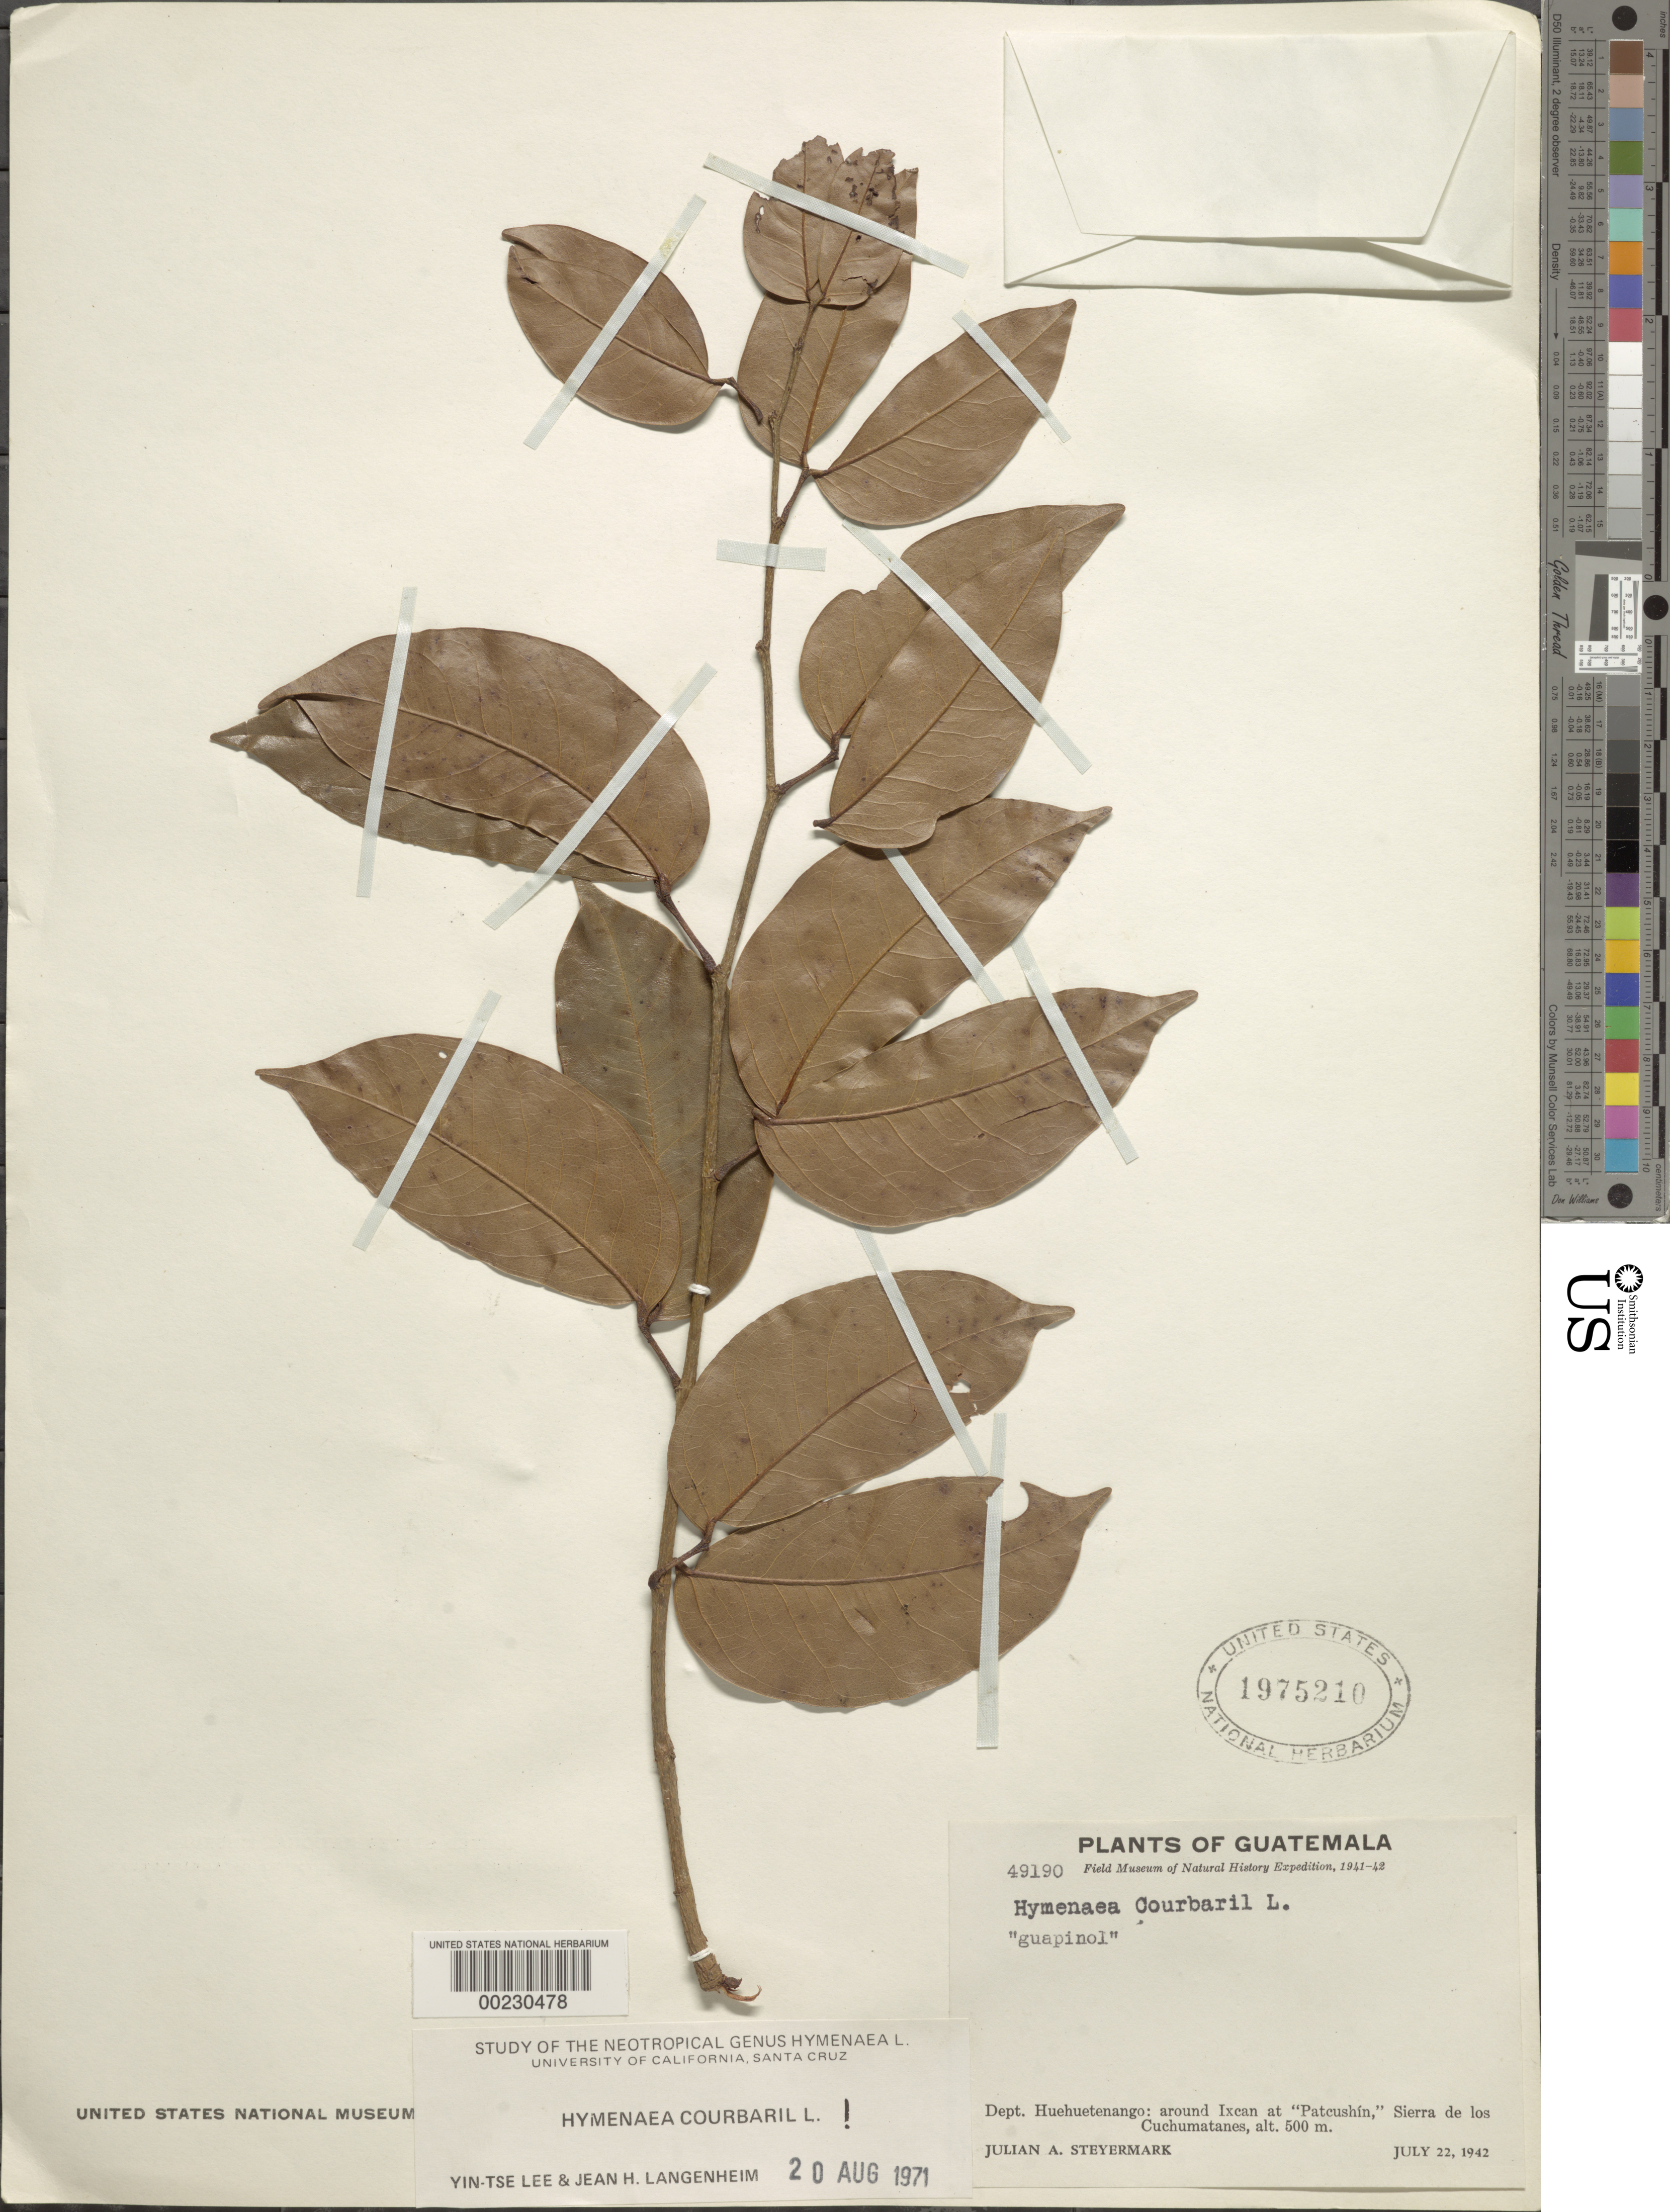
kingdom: Plantae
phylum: Tracheophyta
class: Magnoliopsida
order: Fabales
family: Fabaceae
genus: Hymenaea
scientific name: Hymenaea courbaril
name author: L.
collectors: J. Steyermark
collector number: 49190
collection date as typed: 22 Jul 1942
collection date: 1942-07-22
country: Guatemala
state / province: Huehuetenango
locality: Around Ixcan at "Patcushin", Sierra de las Cuchumatanes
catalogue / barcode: US 1975210